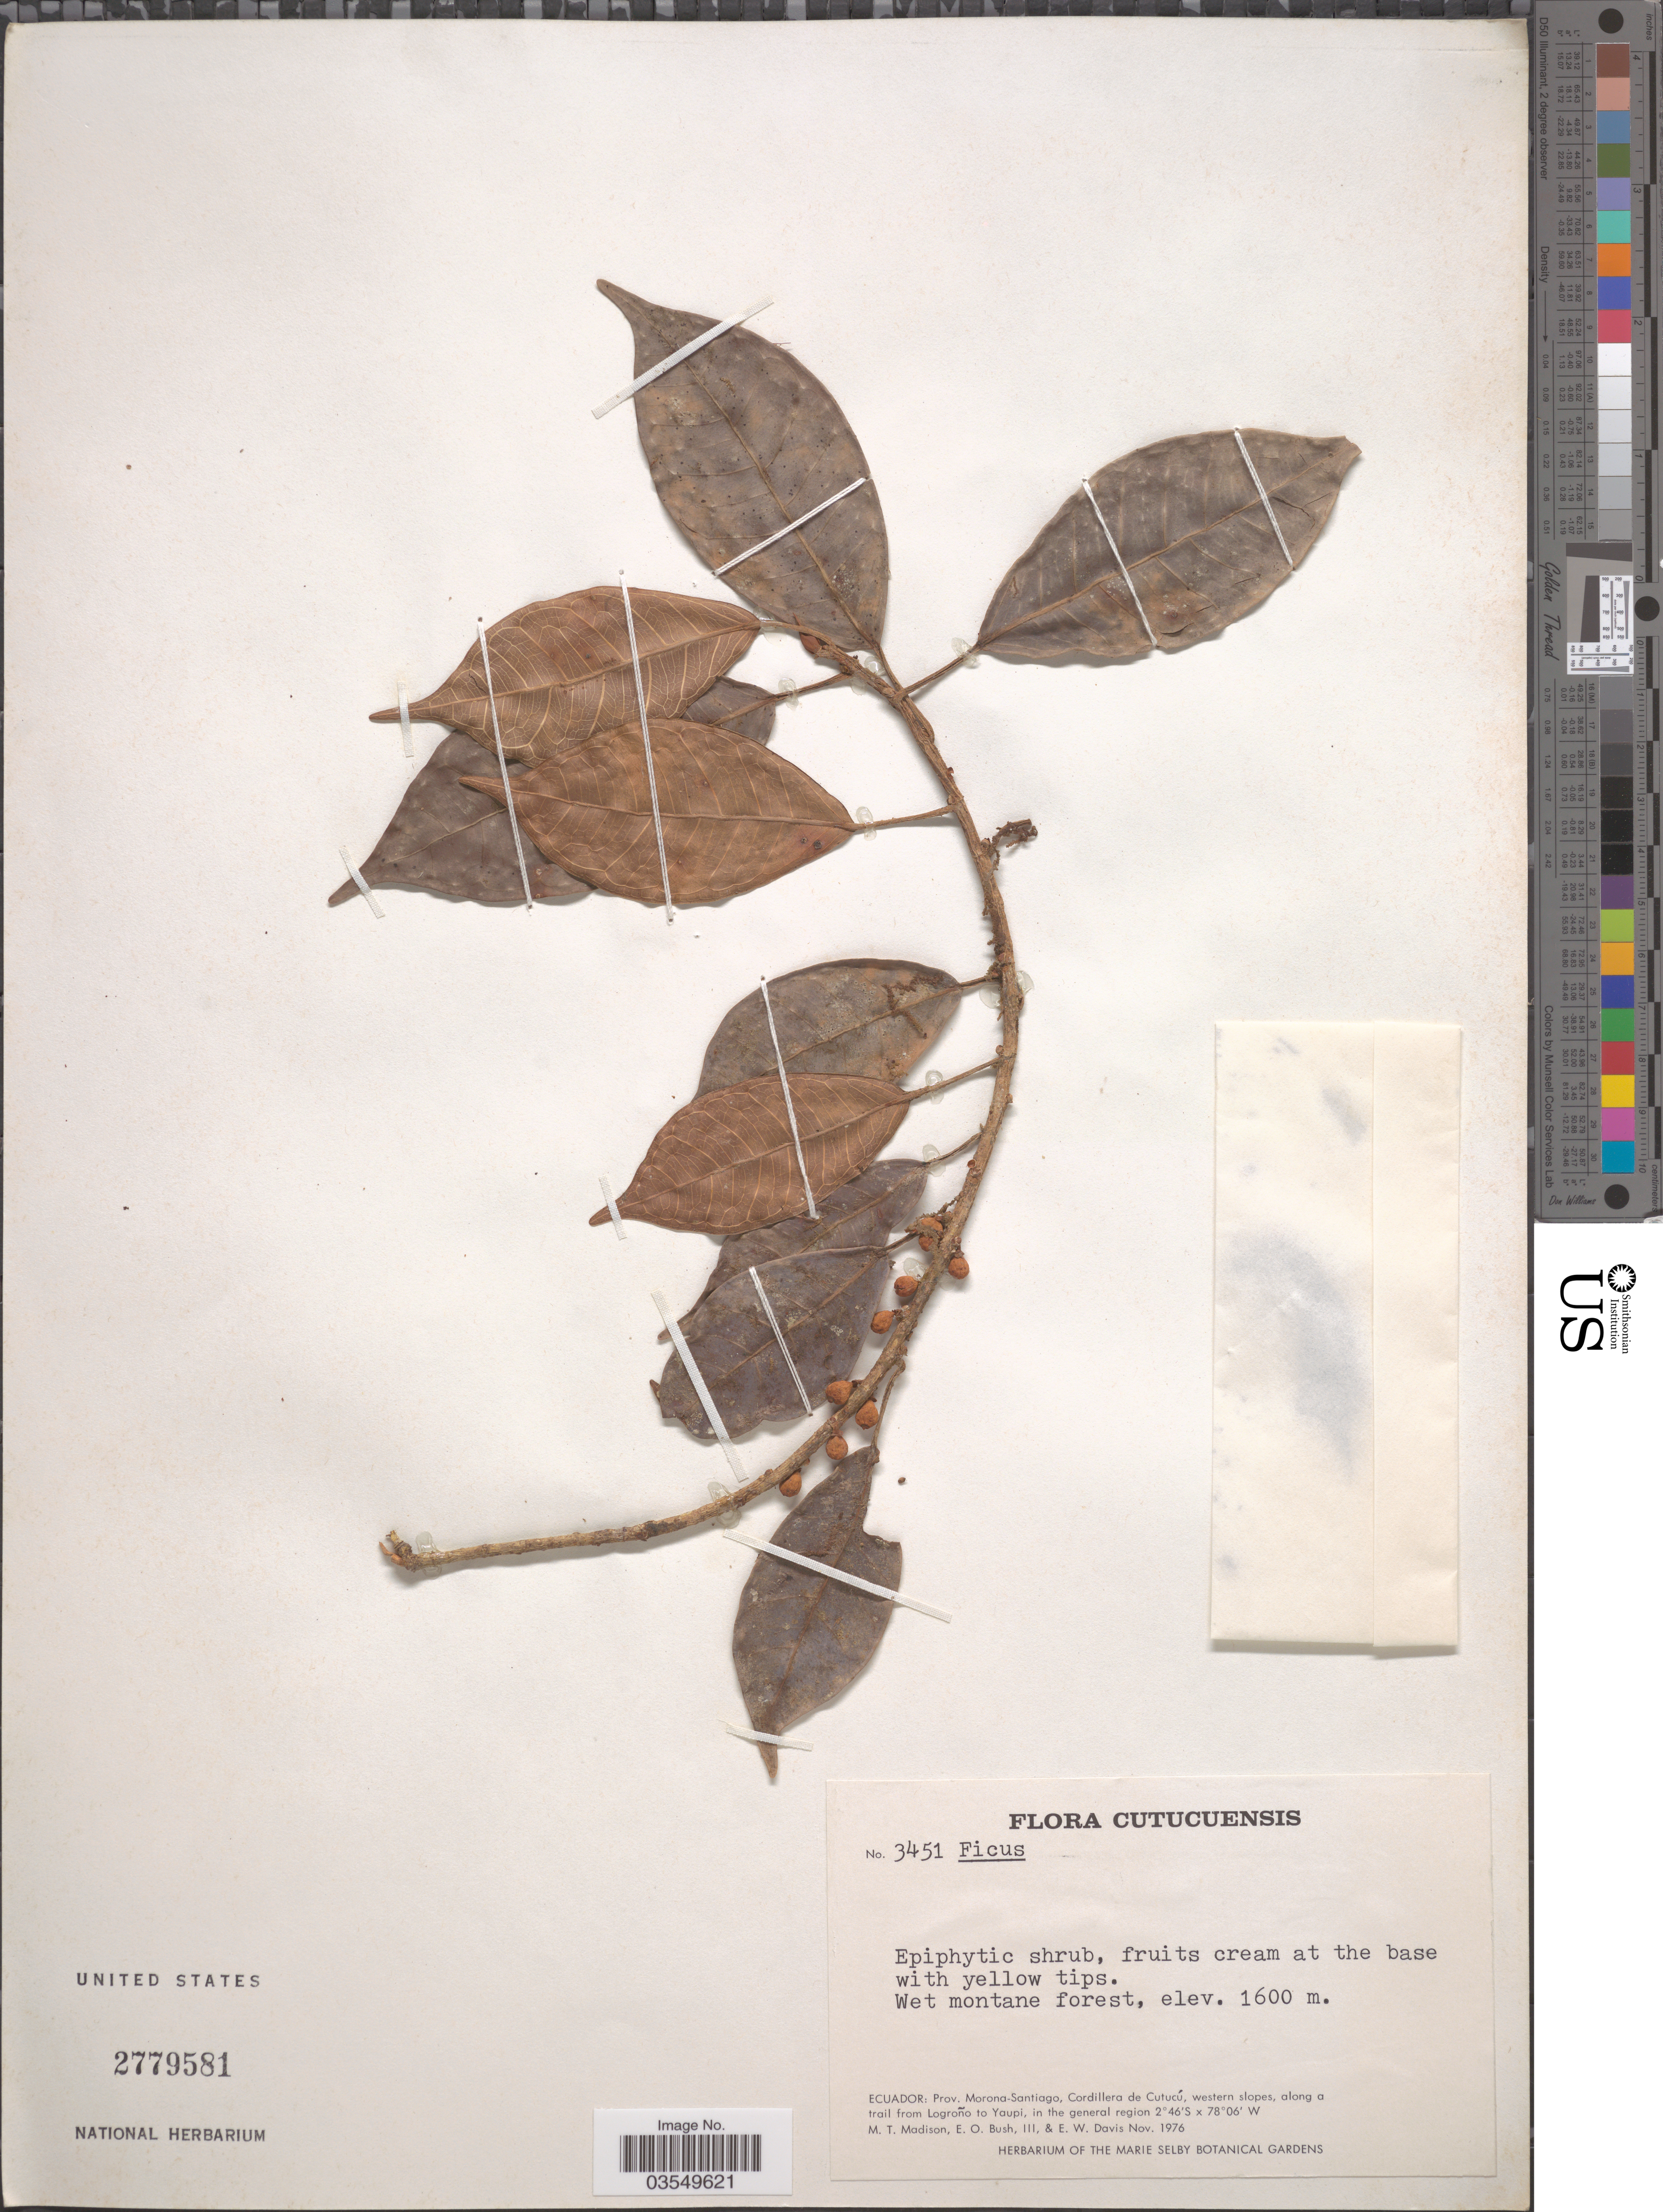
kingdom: Plantae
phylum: Tracheophyta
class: Magnoliopsida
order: Rosales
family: Moraceae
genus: Ficus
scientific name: Ficus schippii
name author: Standl.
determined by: Mitidieri, Nicole, (WIS), University of Wisconsin - Madison (UNITED STATES)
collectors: M. T. Madison, E. O. Bush & E. W. Davis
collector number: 3451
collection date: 1976-11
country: Ecuador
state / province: Morona-Santiago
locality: Cutucuensis. Cordillera de Cutucú, western slopes, along a trail from Logroño to Yaupi, in the general region.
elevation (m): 1600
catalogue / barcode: US 2779581